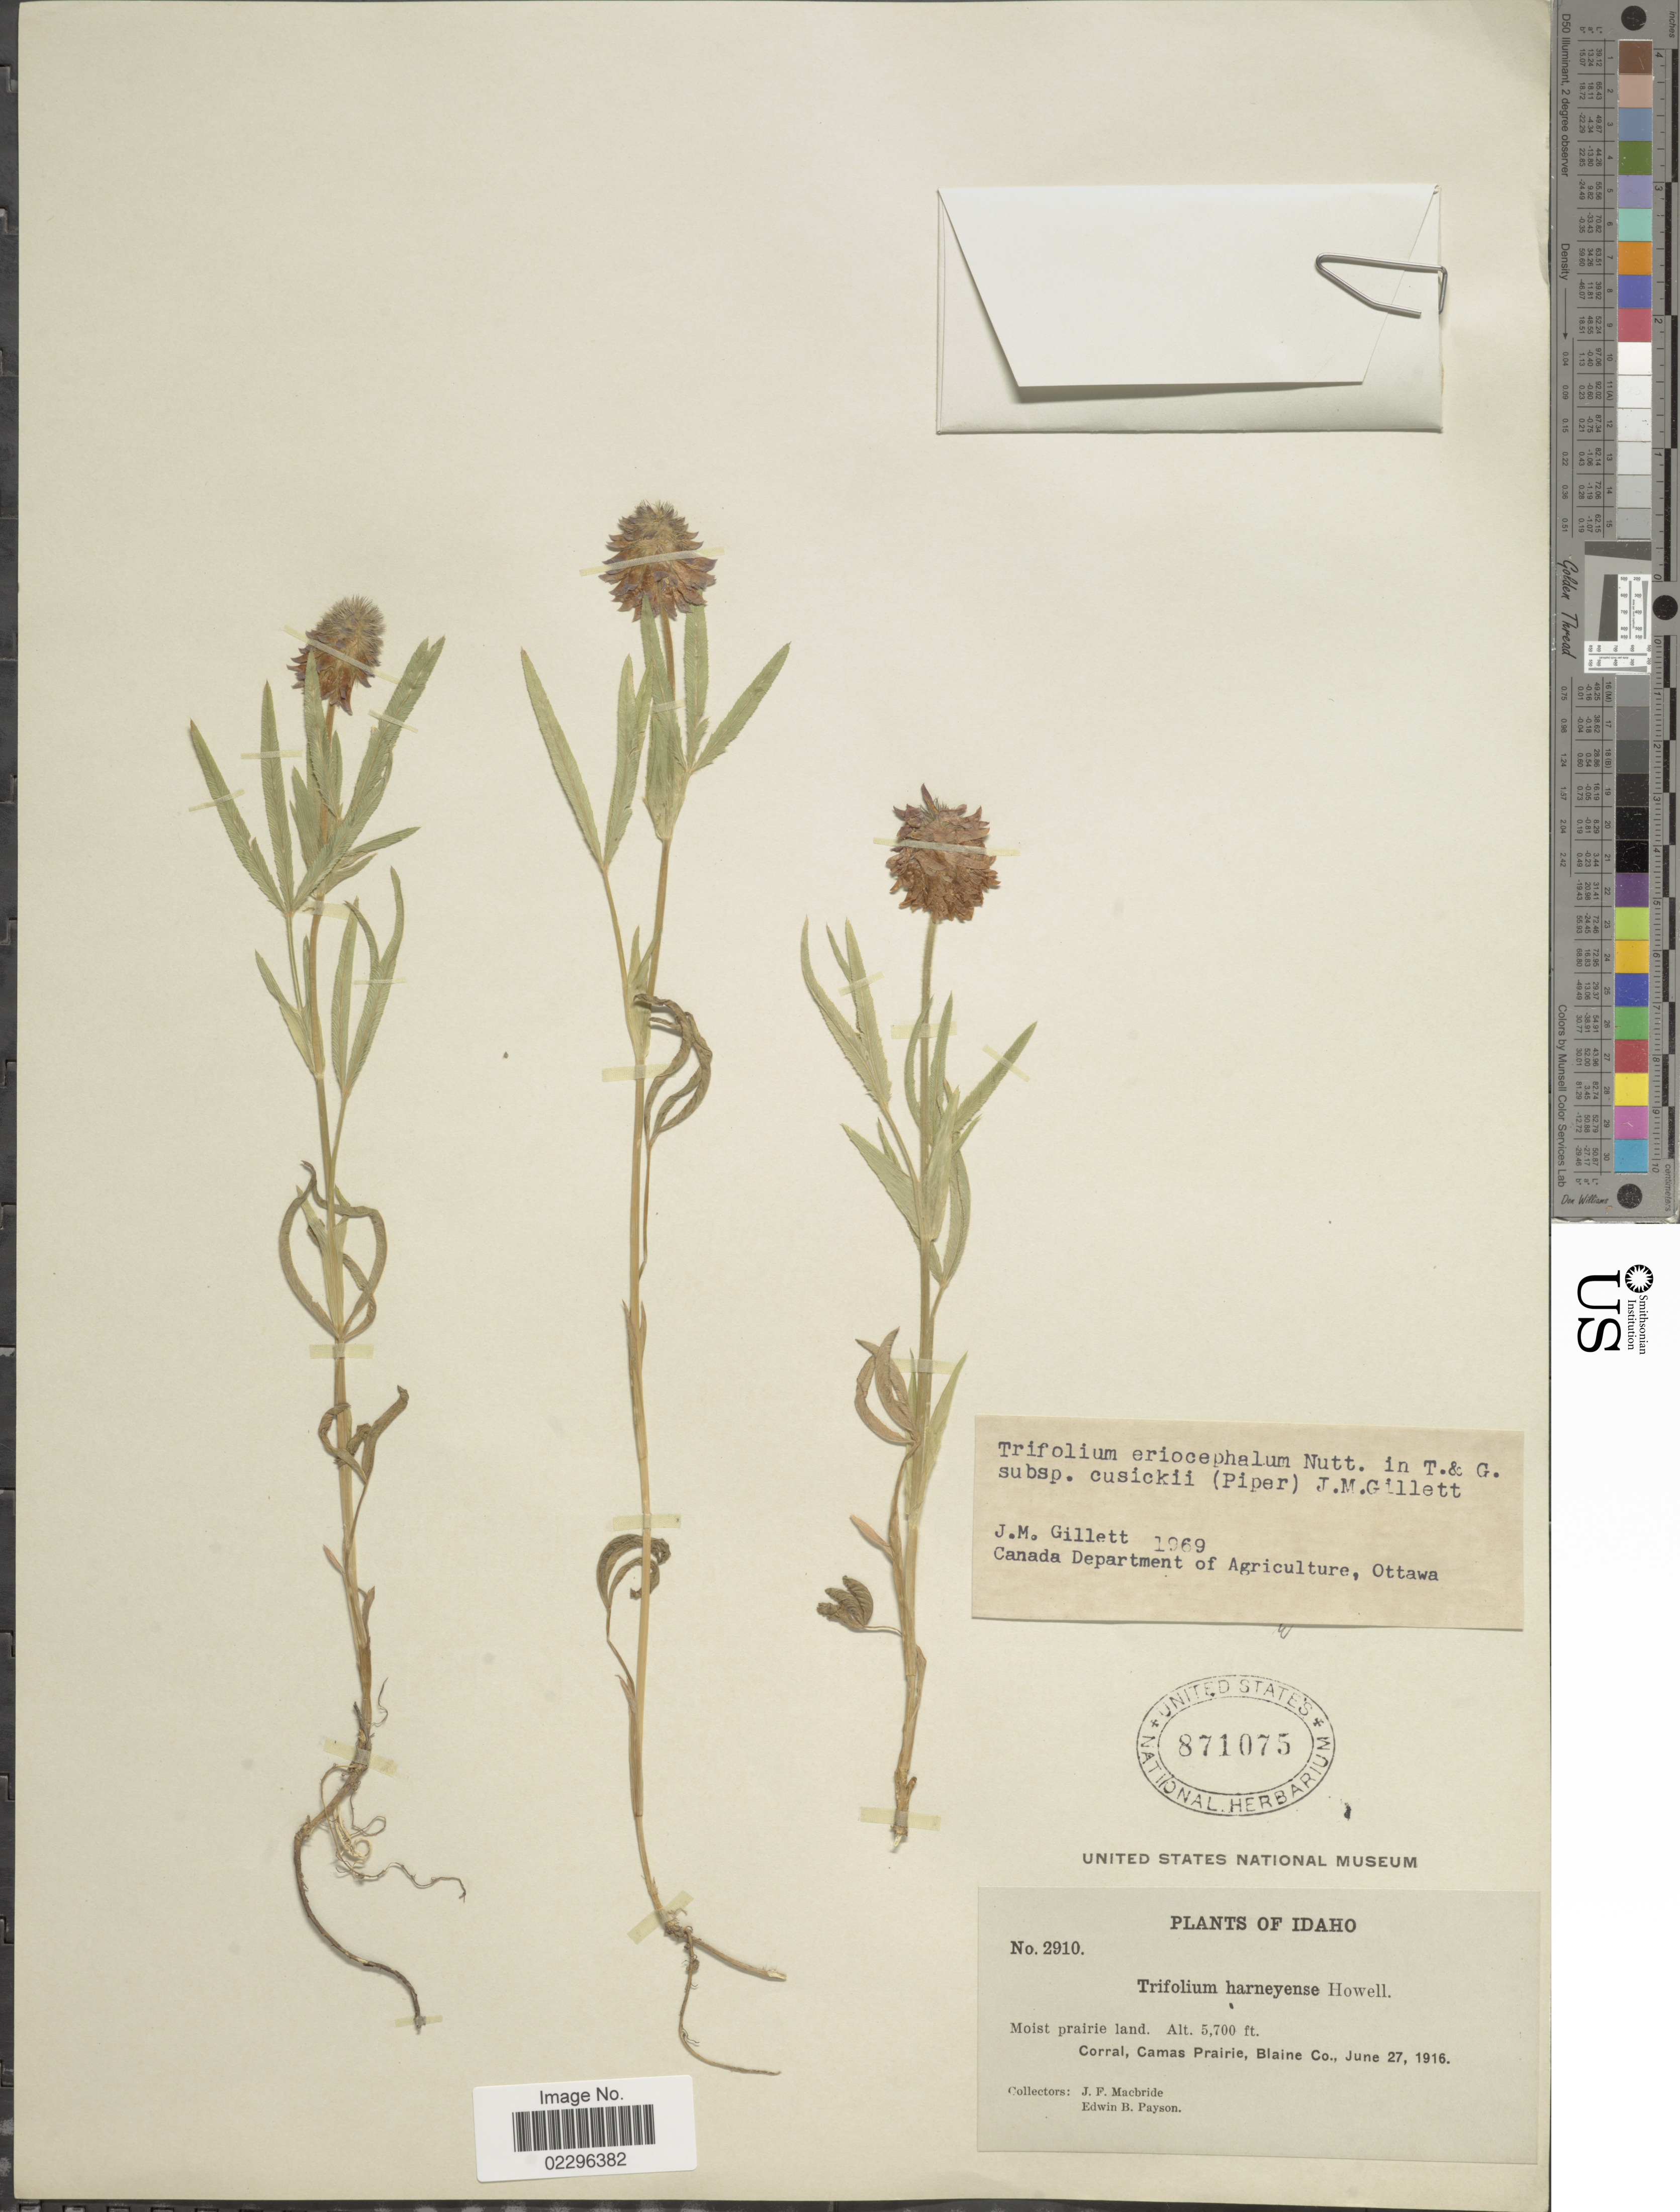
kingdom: Plantae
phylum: Tracheophyta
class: Magnoliopsida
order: Fabales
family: Fabaceae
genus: Trifolium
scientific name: Trifolium eriocephalum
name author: Nutt.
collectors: J. F. Macbride & E. B. Payson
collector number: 2910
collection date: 1916-06-27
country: United States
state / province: Idaho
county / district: Blaine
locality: Corral, Camas Prairie.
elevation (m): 1737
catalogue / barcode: US 871075